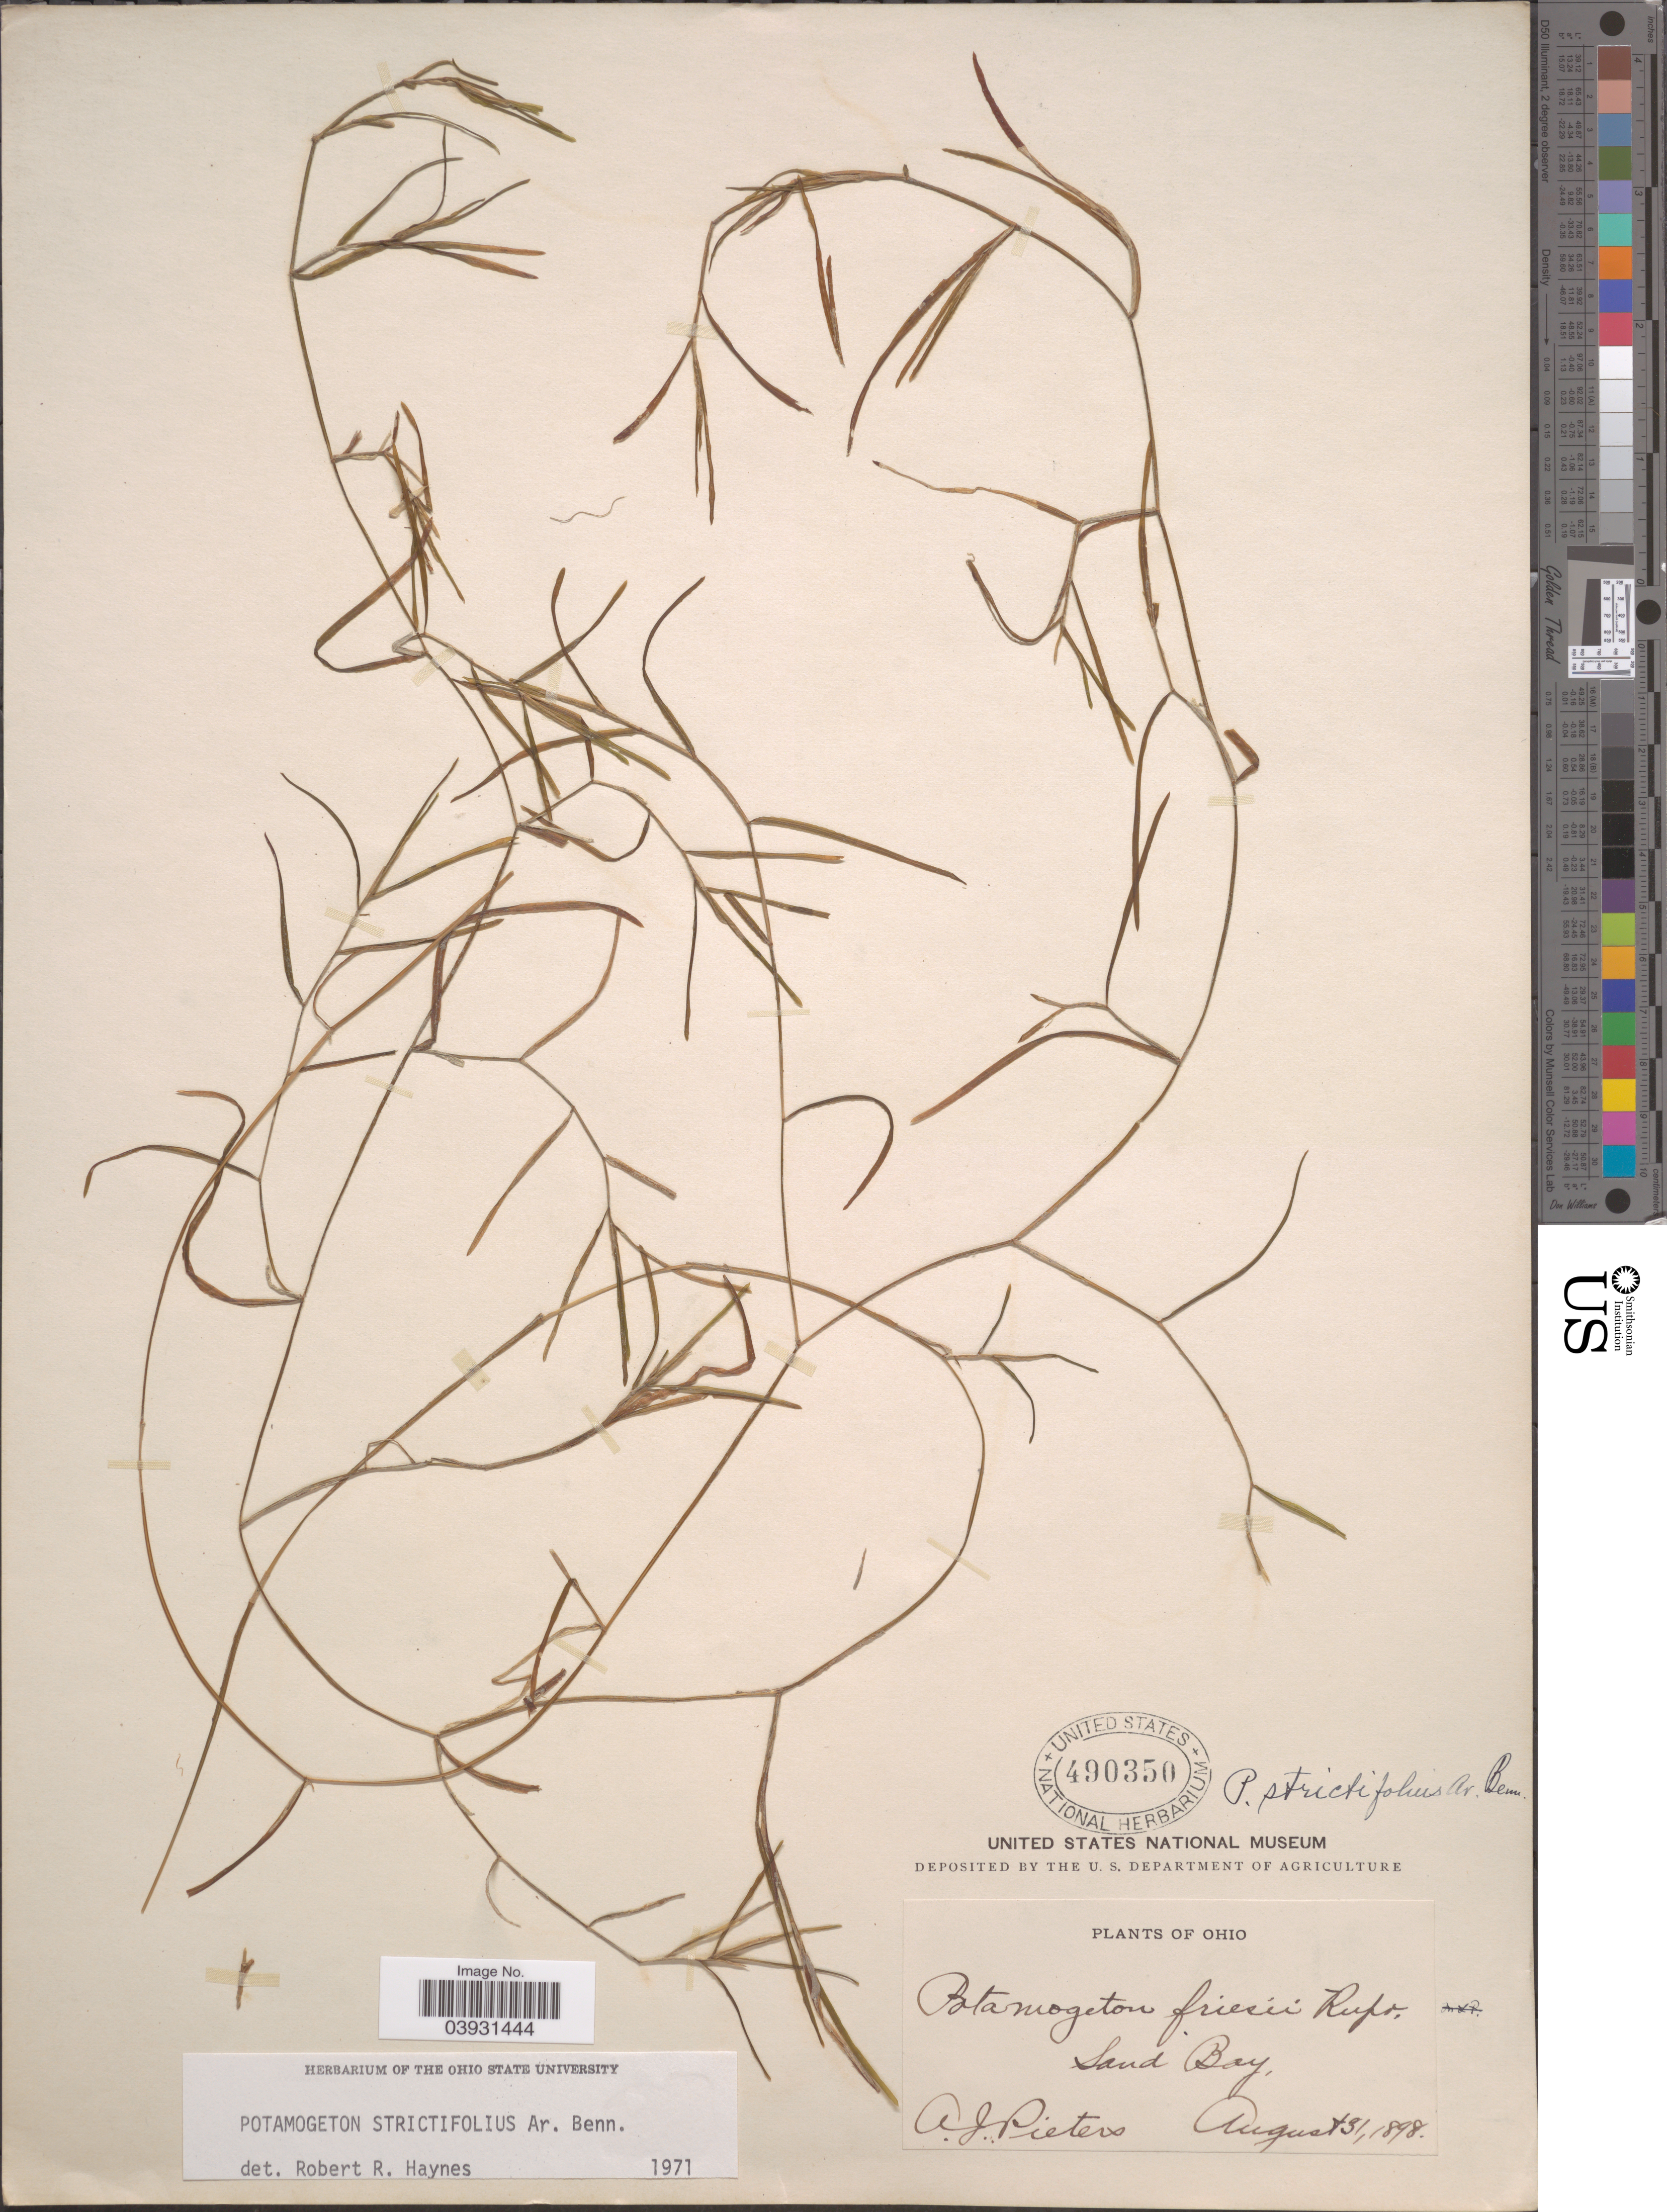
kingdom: Plantae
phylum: Tracheophyta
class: Liliopsida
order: Alismatales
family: Potamogetonaceae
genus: Potamogeton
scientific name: Potamogeton strictifolius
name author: A. Benn.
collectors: A. Pieters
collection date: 1898-08-31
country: United States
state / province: Ohio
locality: Sand Bay.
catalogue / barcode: US 490350